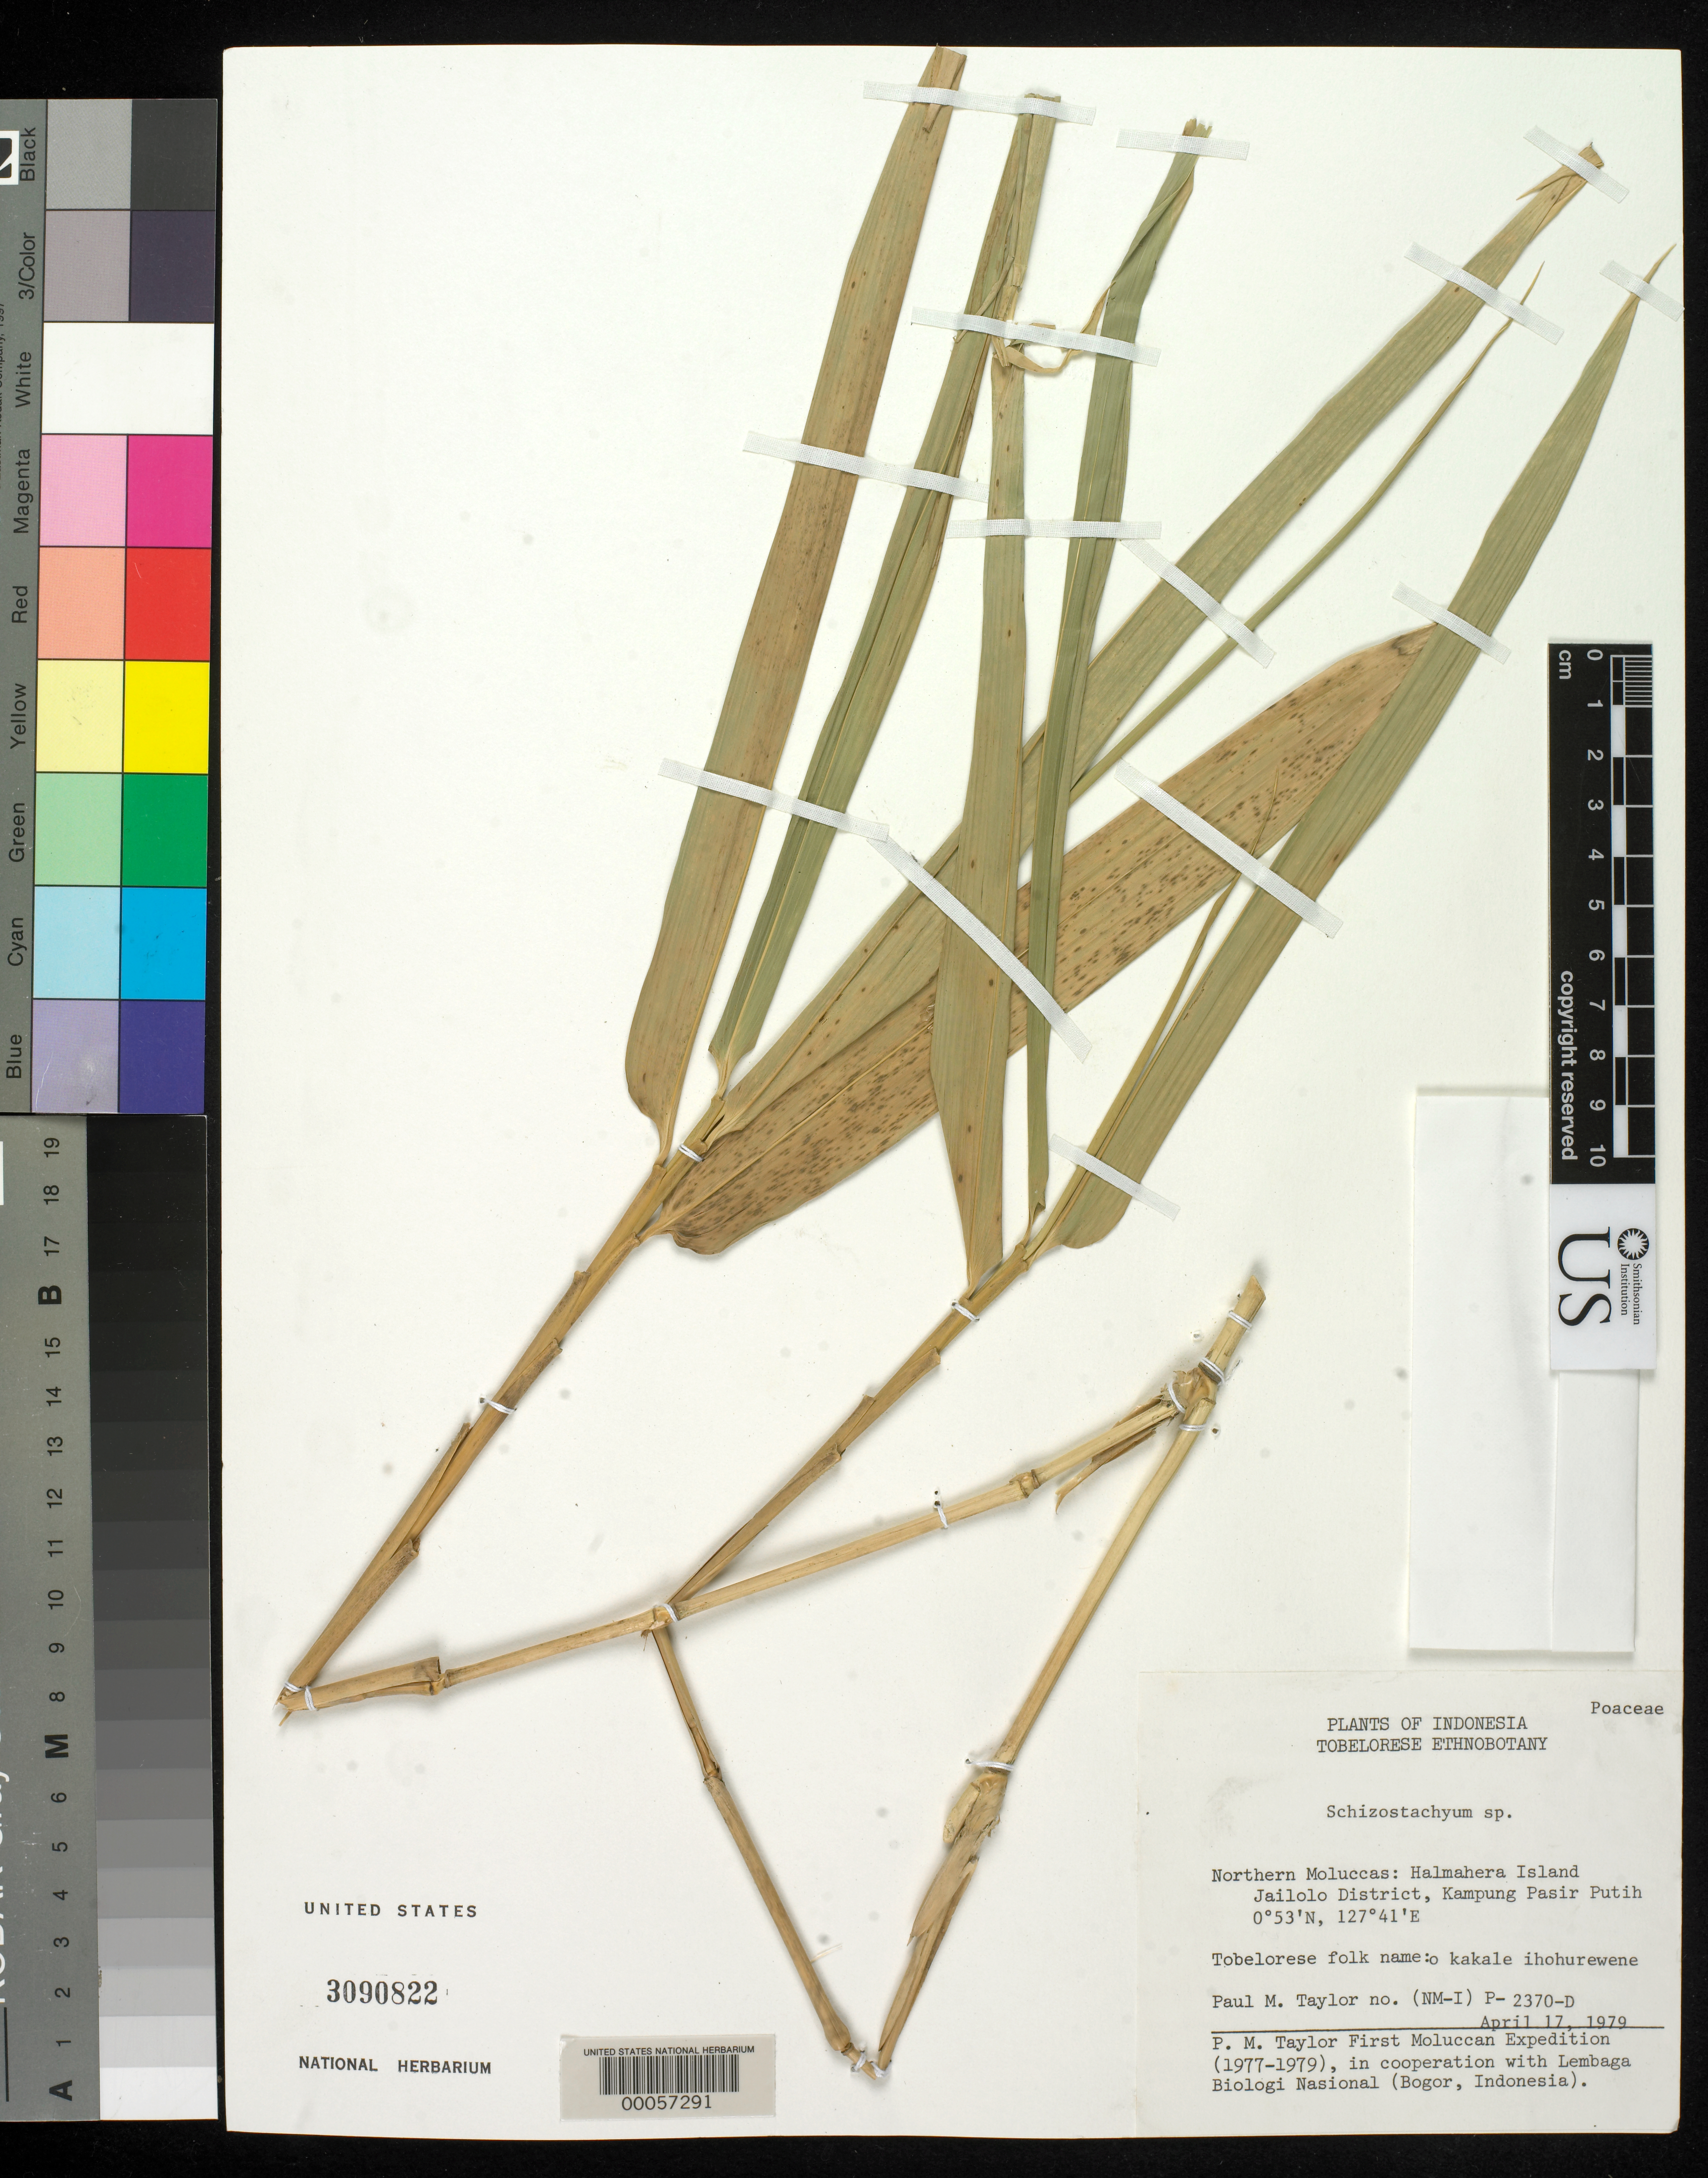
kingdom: Plantae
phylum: Tracheophyta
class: Liliopsida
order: Poales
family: Poaceae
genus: Schizostachyum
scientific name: Schizostachyum sp.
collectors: P. M. Taylor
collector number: P-2370-d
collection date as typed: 17 Apr 1979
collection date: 1979-04-17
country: Indonesia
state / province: Maluku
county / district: Maluku Utara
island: Halmahera Island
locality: Jailolo dist., Kampung Pasir Putih [Moluccas]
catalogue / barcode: US 3090822